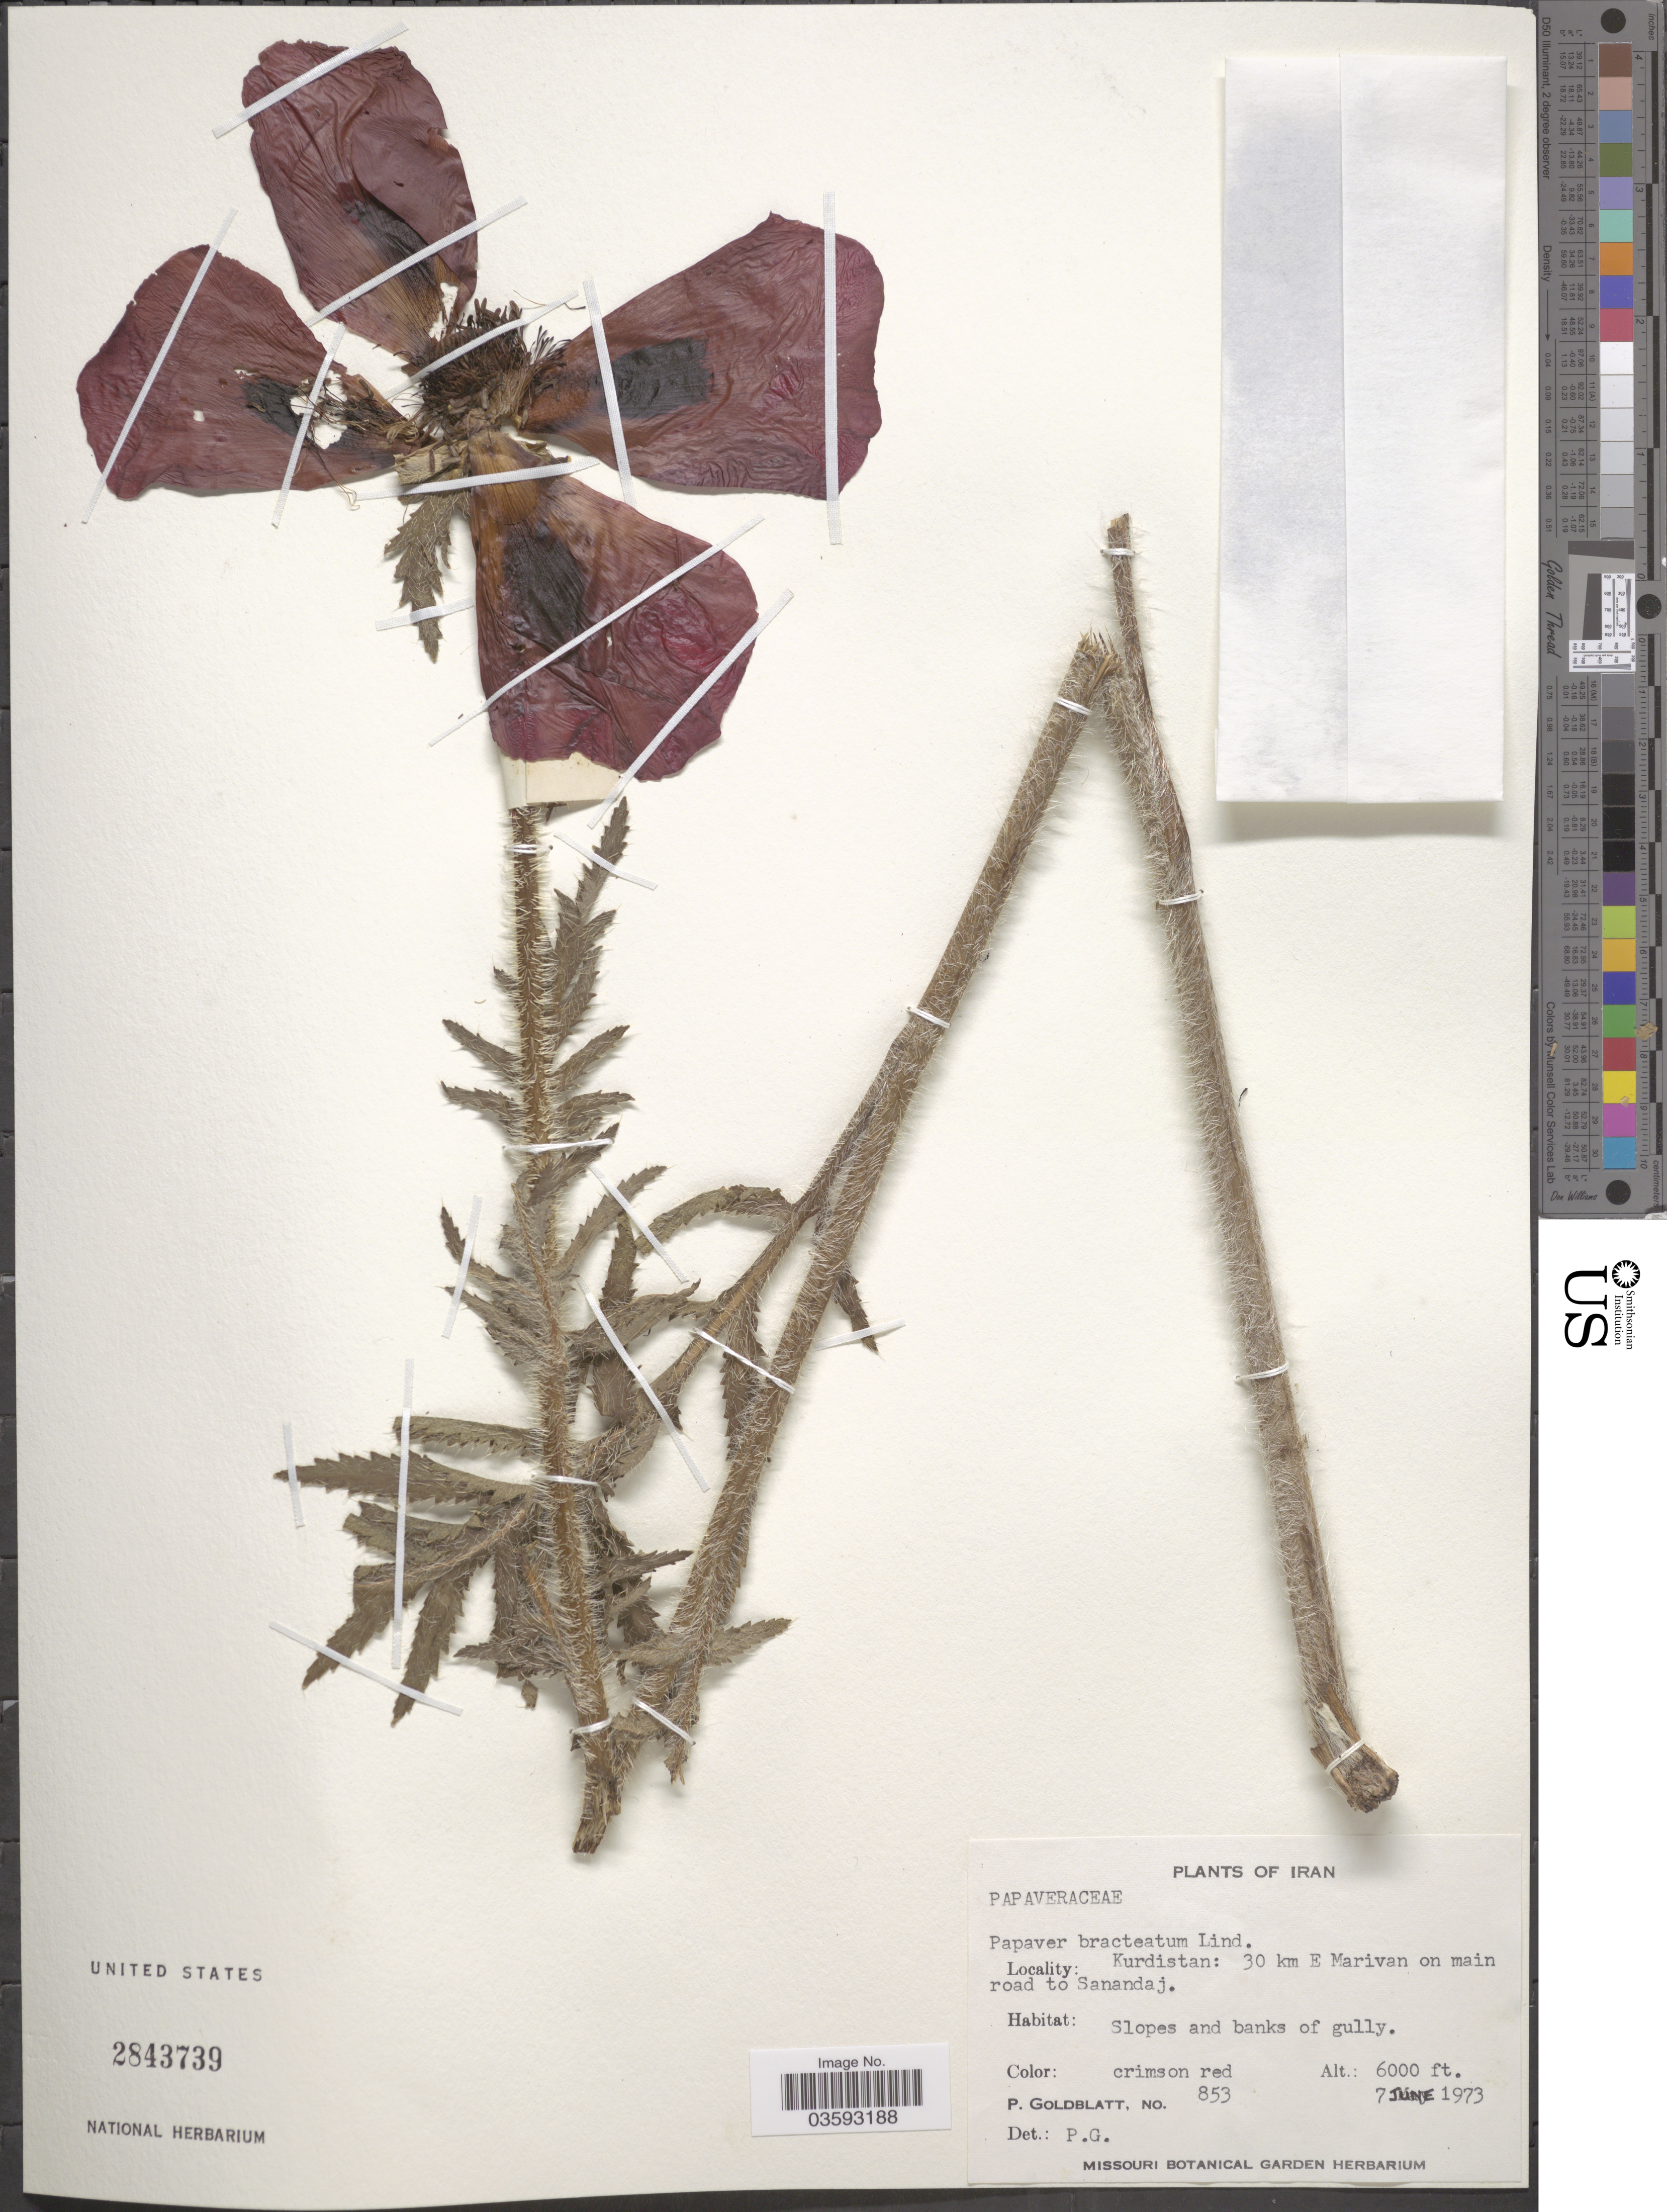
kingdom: Plantae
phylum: Tracheophyta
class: Magnoliopsida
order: Ranunculales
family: Papaveraceae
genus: Papaver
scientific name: Papaver bracteatum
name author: Lindl.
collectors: P. Goldblatt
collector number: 853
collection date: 1973-06-07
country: Iran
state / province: Kurdistan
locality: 30 km E Marivan on main road to Sanandaj.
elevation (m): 1829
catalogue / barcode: US 2843739